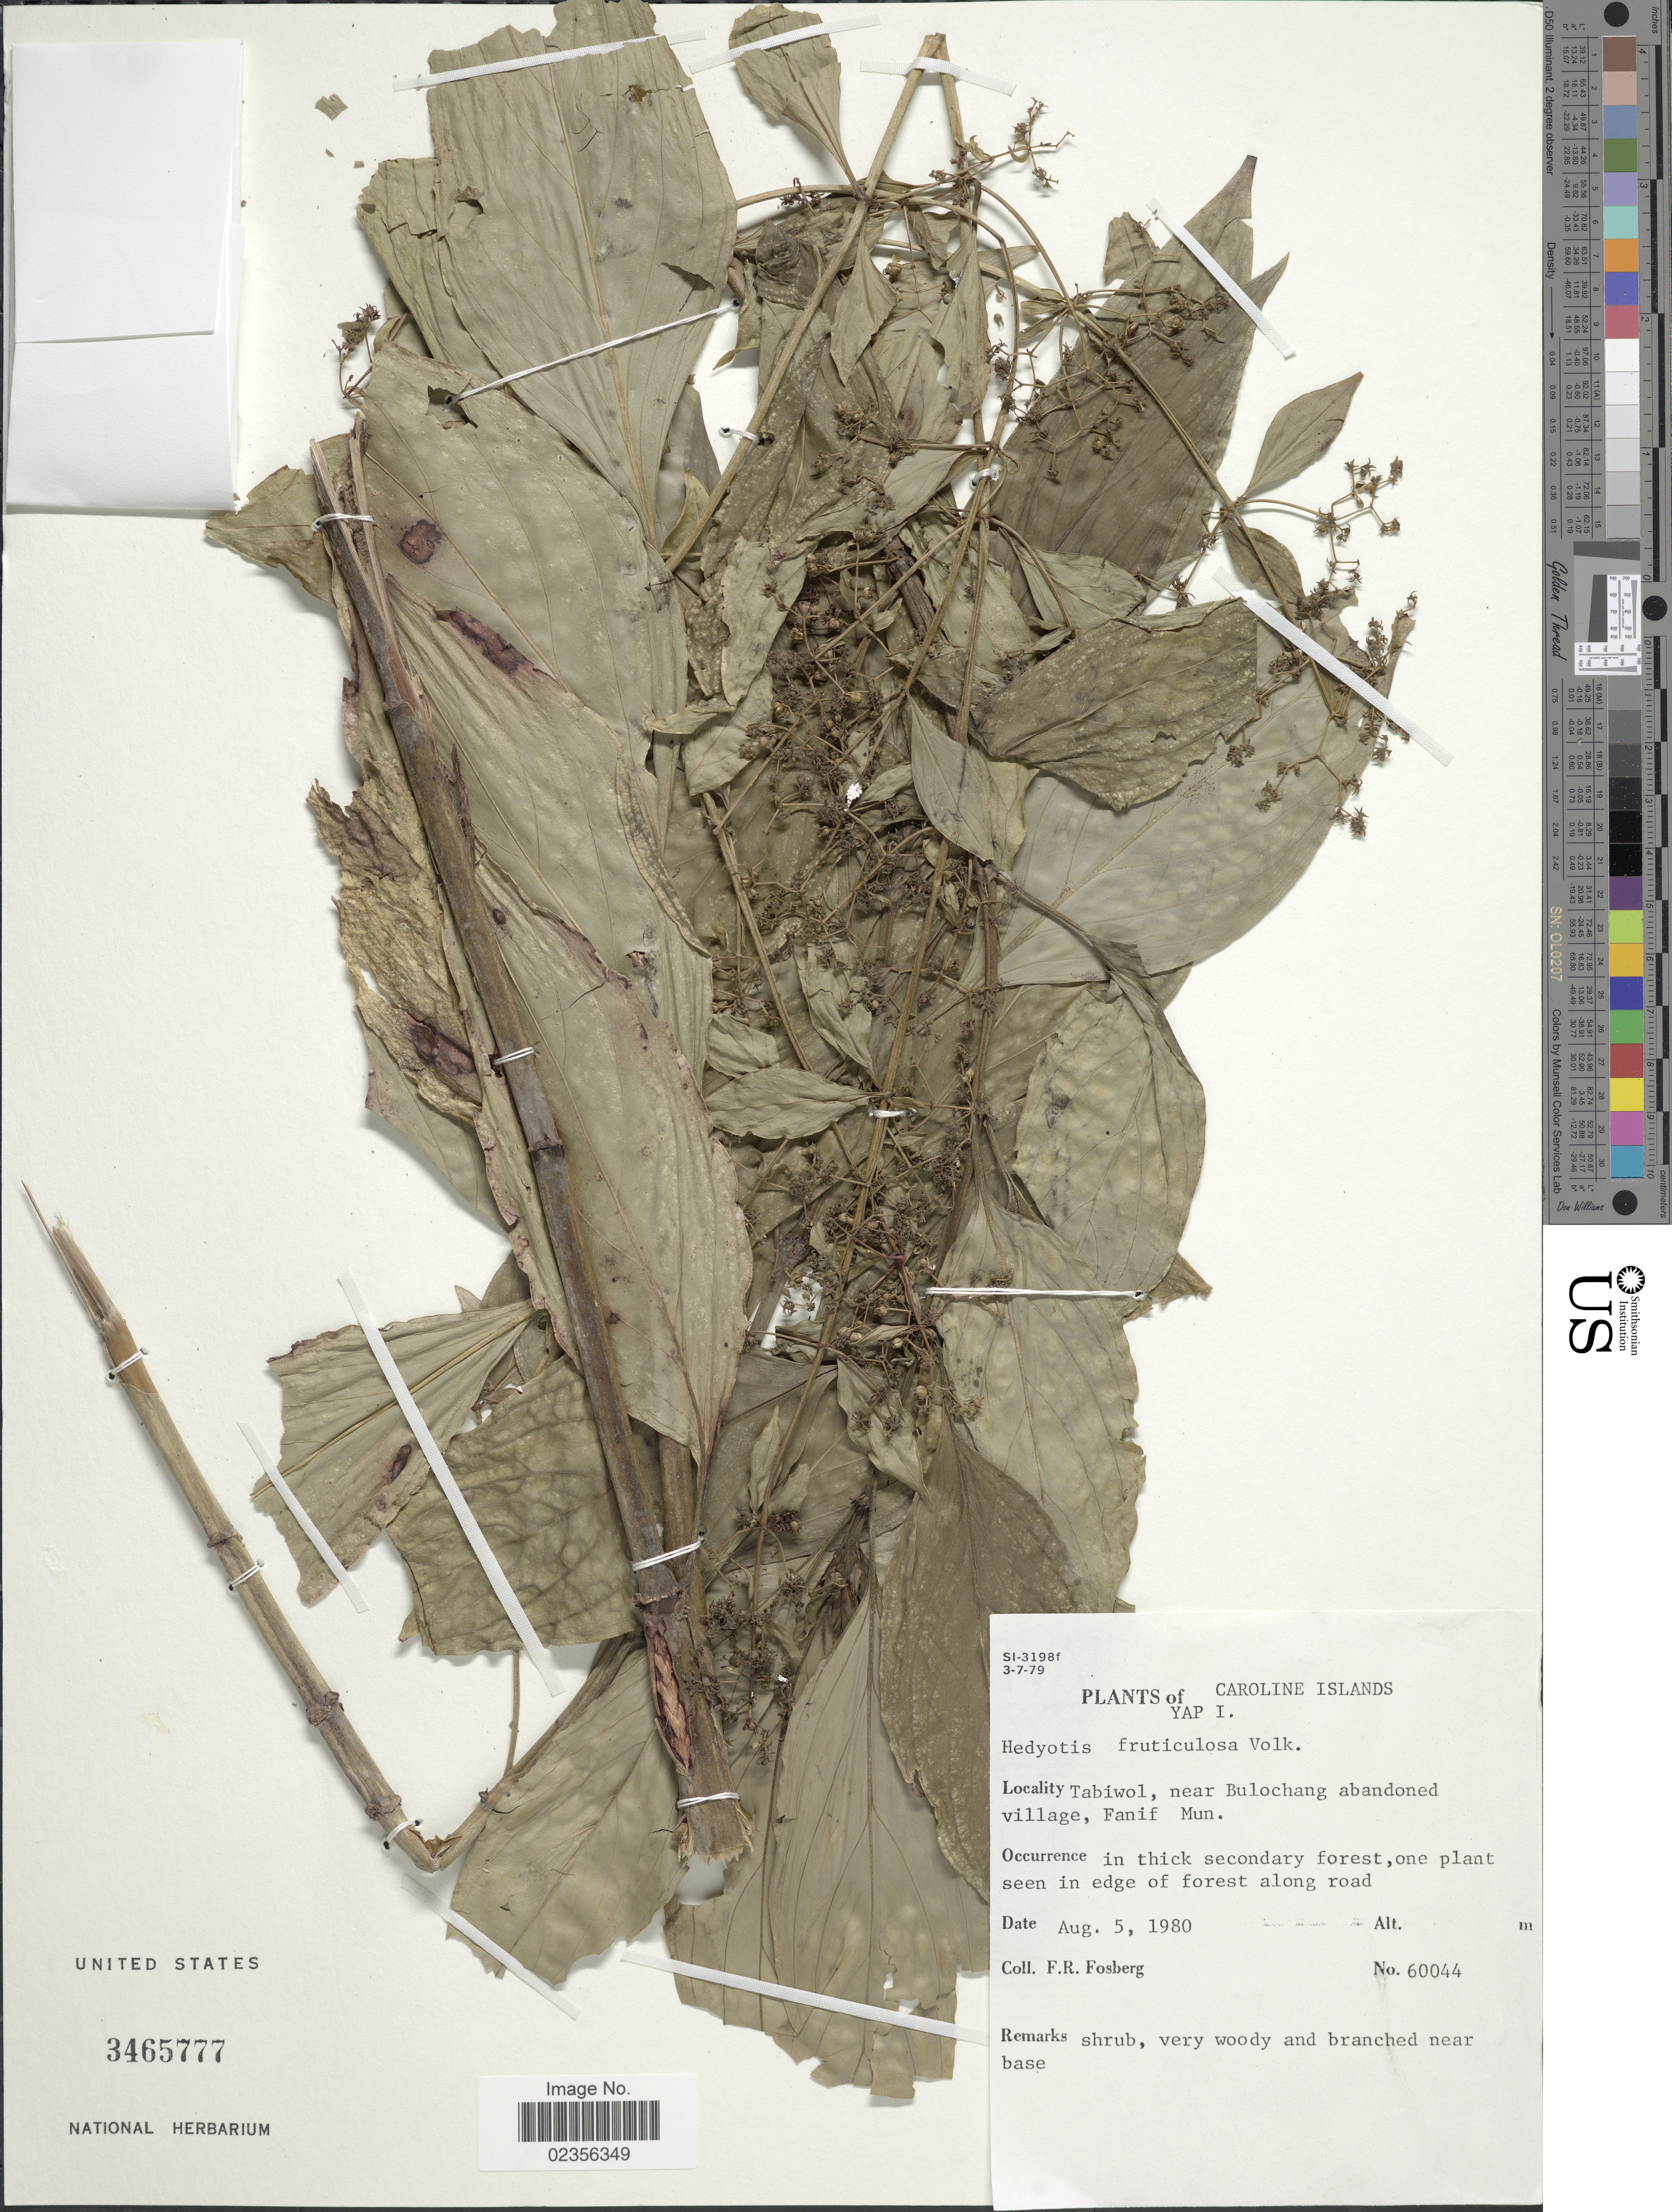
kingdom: Plantae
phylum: Tracheophyta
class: Magnoliopsida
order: Gentianales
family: Rubiaceae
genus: Hedyotis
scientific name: Hedyotis fruticulosa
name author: Volk.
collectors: F. R. Fosberg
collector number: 60044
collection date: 1980-08-05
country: Micronesia, Federated States of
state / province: Yap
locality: Caroline Islands, Yap I., Tabiwol, near Bulochang abandoned village, Fanif Mun.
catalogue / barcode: US 3465777